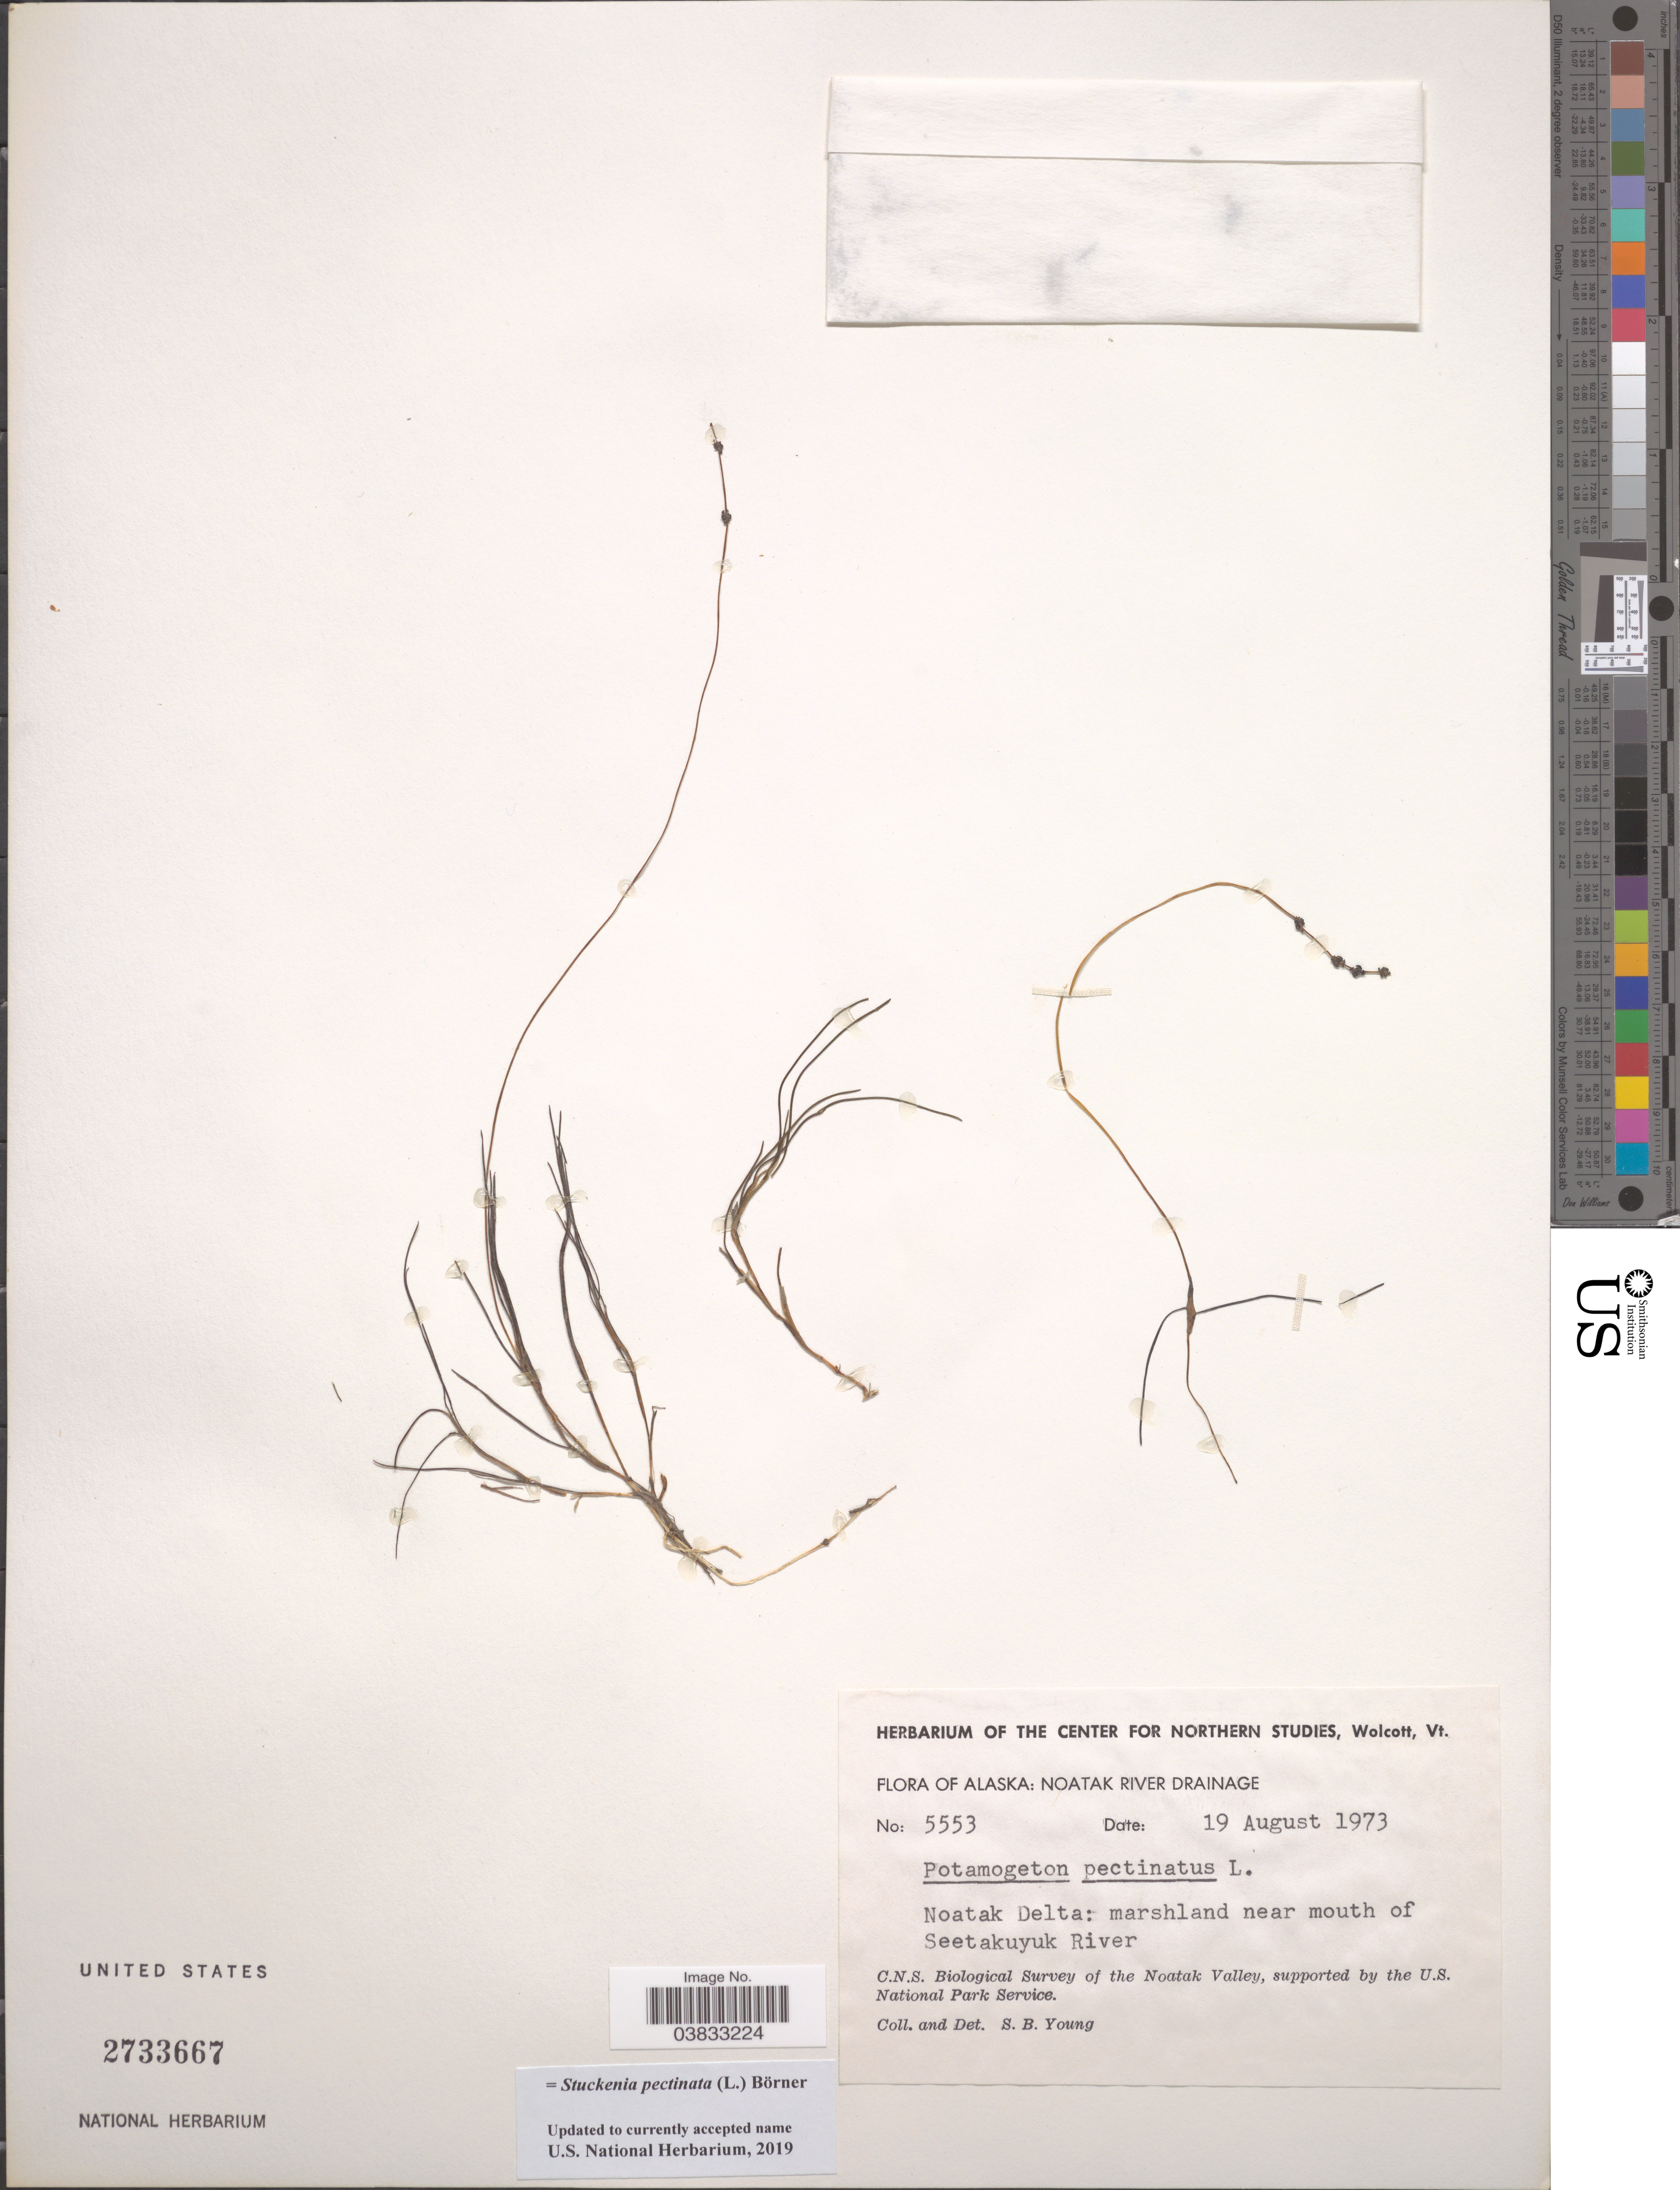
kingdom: Plantae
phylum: Tracheophyta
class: Liliopsida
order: Alismatales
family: Potamogetonaceae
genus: Stuckenia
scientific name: Stuckenia pectinata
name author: (L.) Börner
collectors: S. Young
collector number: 5553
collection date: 1973-08-19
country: United States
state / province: Alaska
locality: Noatak River Drainage. Noatak Delta: marshland near mouth of Seetakuyuk River. C.N.S.The Noatak Valley.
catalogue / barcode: US 2733667